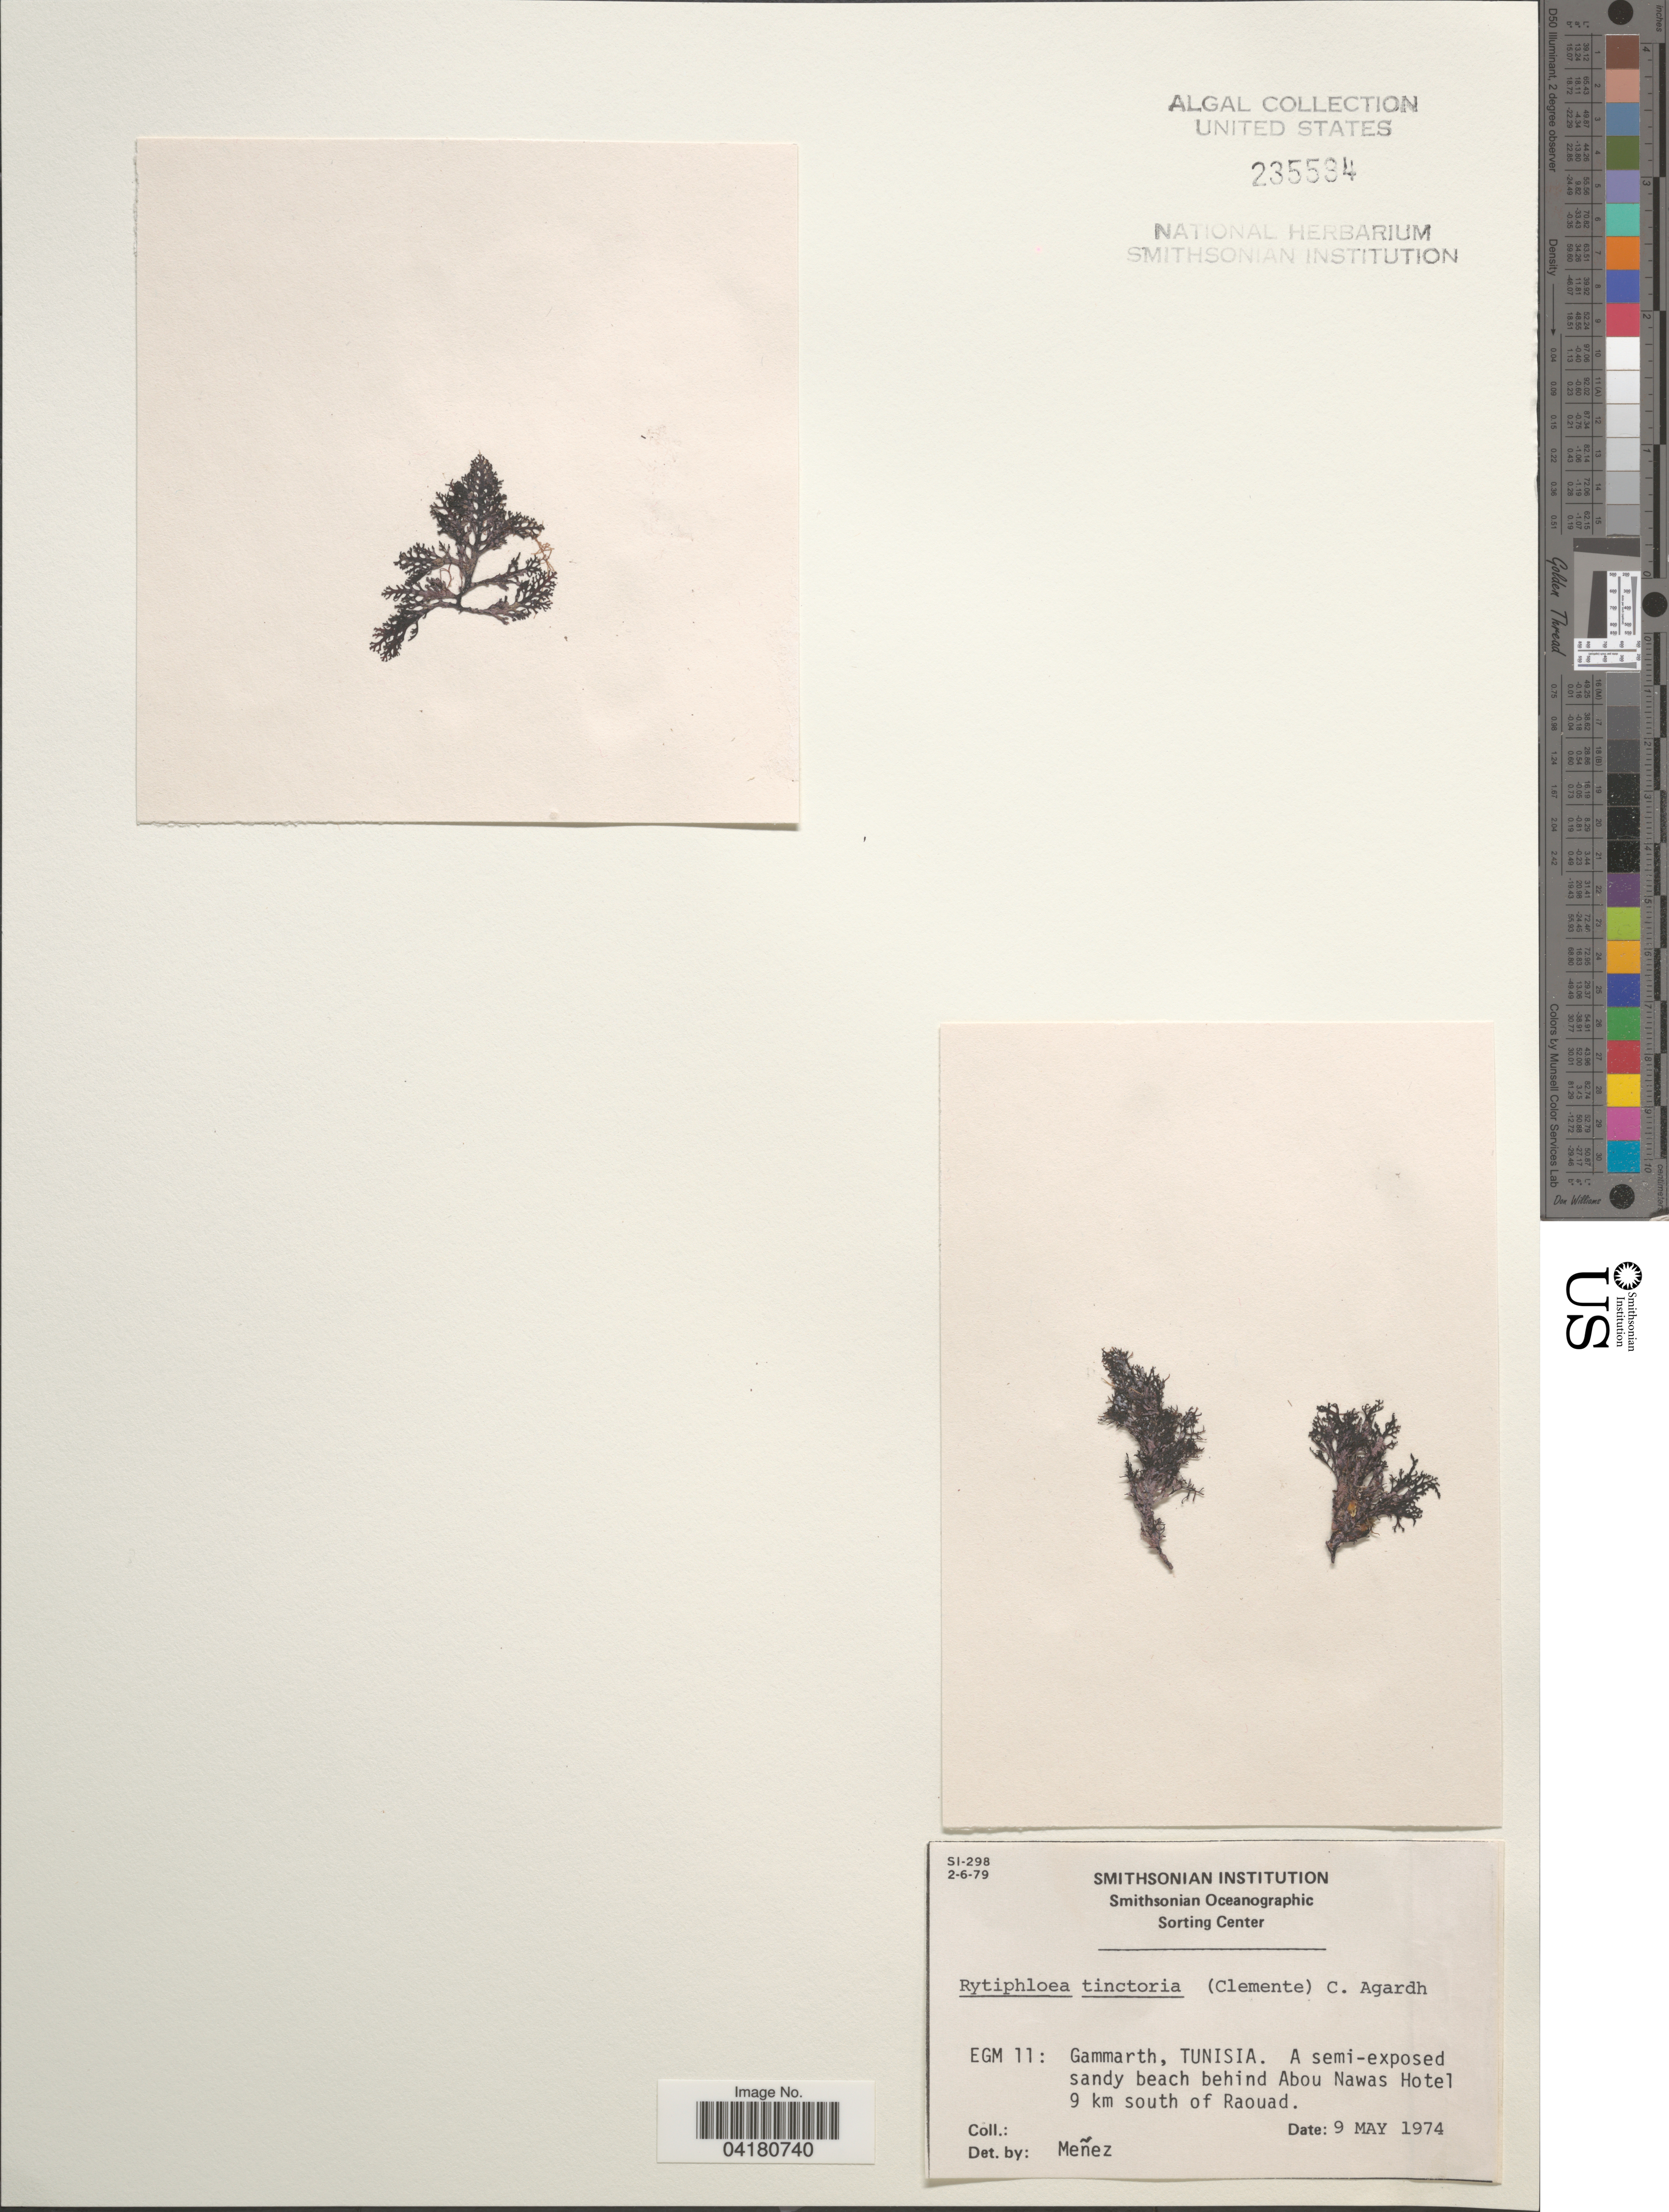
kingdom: Plantae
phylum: Rhodophyta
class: Florideophyceae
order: Ceramiales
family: Rhodomelaceae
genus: Rytiphloea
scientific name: Rytiphloea tinctoria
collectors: W. Y. Wu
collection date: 1974-05-09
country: Tunisia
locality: EGM 11: Gammarth. A semi-exposed sandy beach behind Abou Nawas Hotel 9 km south of Raouad.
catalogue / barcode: US 235594